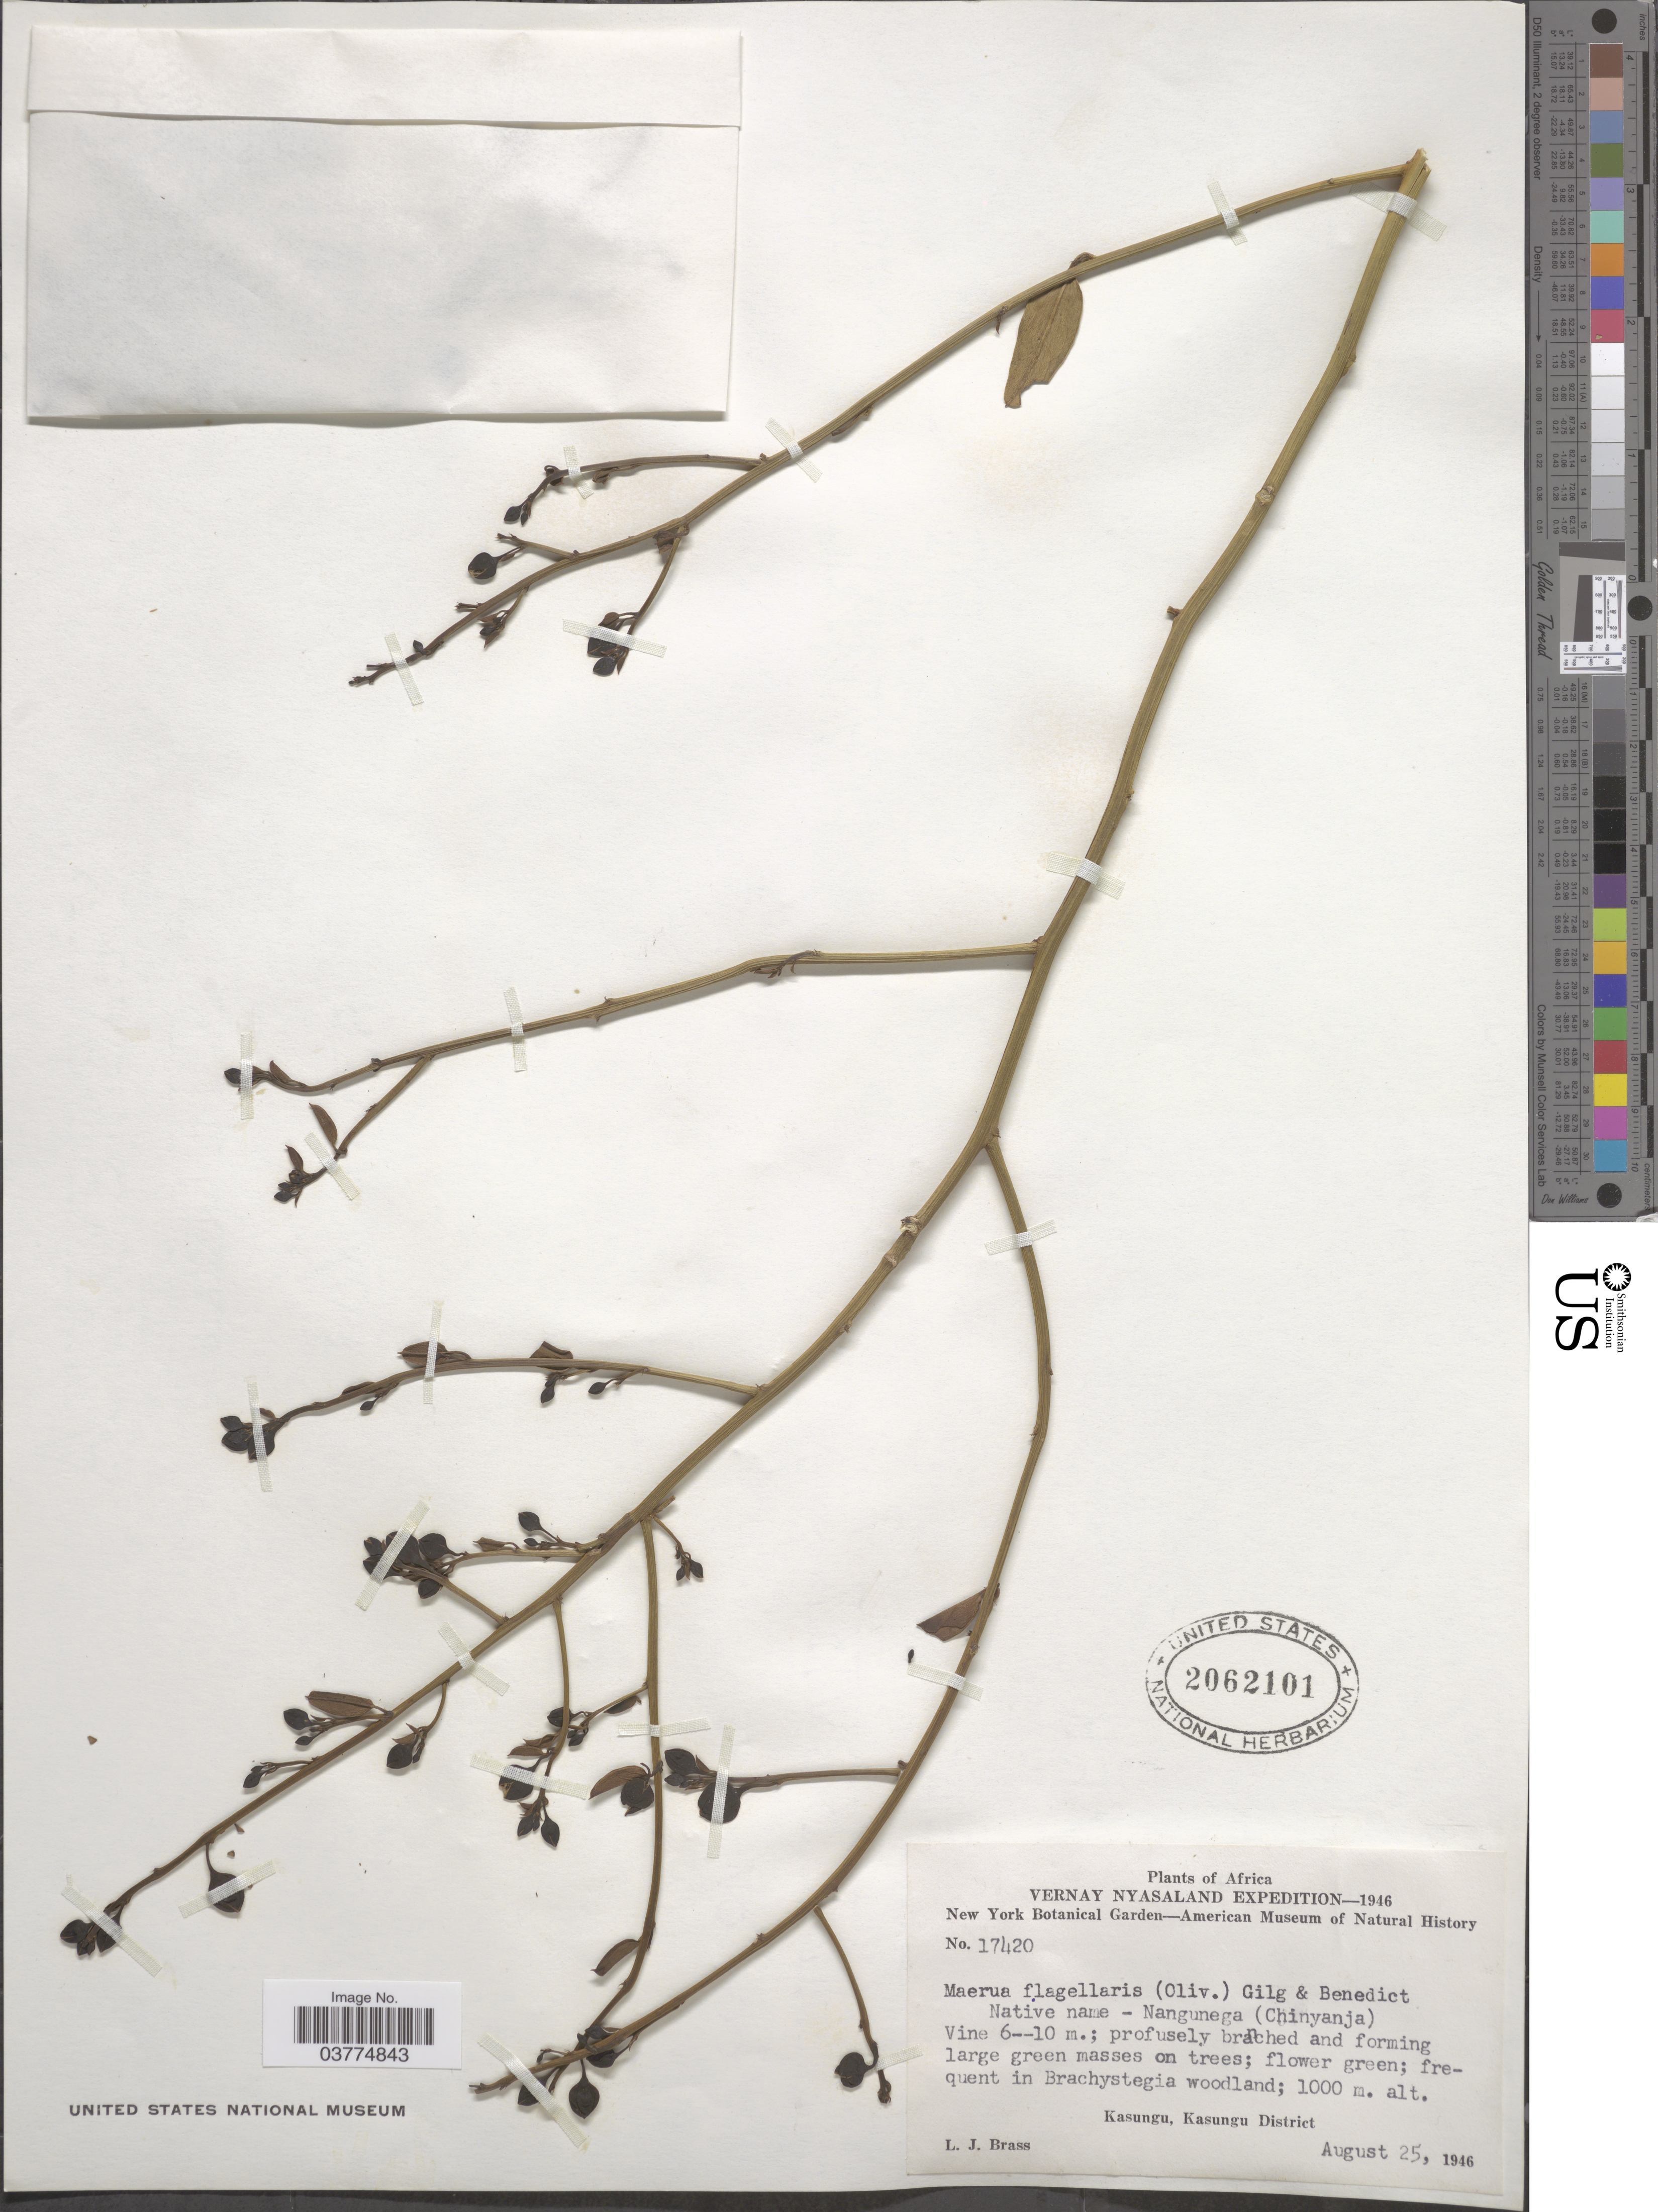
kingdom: Plantae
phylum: Tracheophyta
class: Magnoliopsida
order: Brassicales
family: Capparaceae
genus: Maerua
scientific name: Maerua flagellaris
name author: Gilg & Gilg-Ben.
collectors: L. J. Brass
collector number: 17420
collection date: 1946-08-25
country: Malawi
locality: Vernay Nyasaland. Kasungu, Kasungu District.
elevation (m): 1000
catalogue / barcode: US 2062101